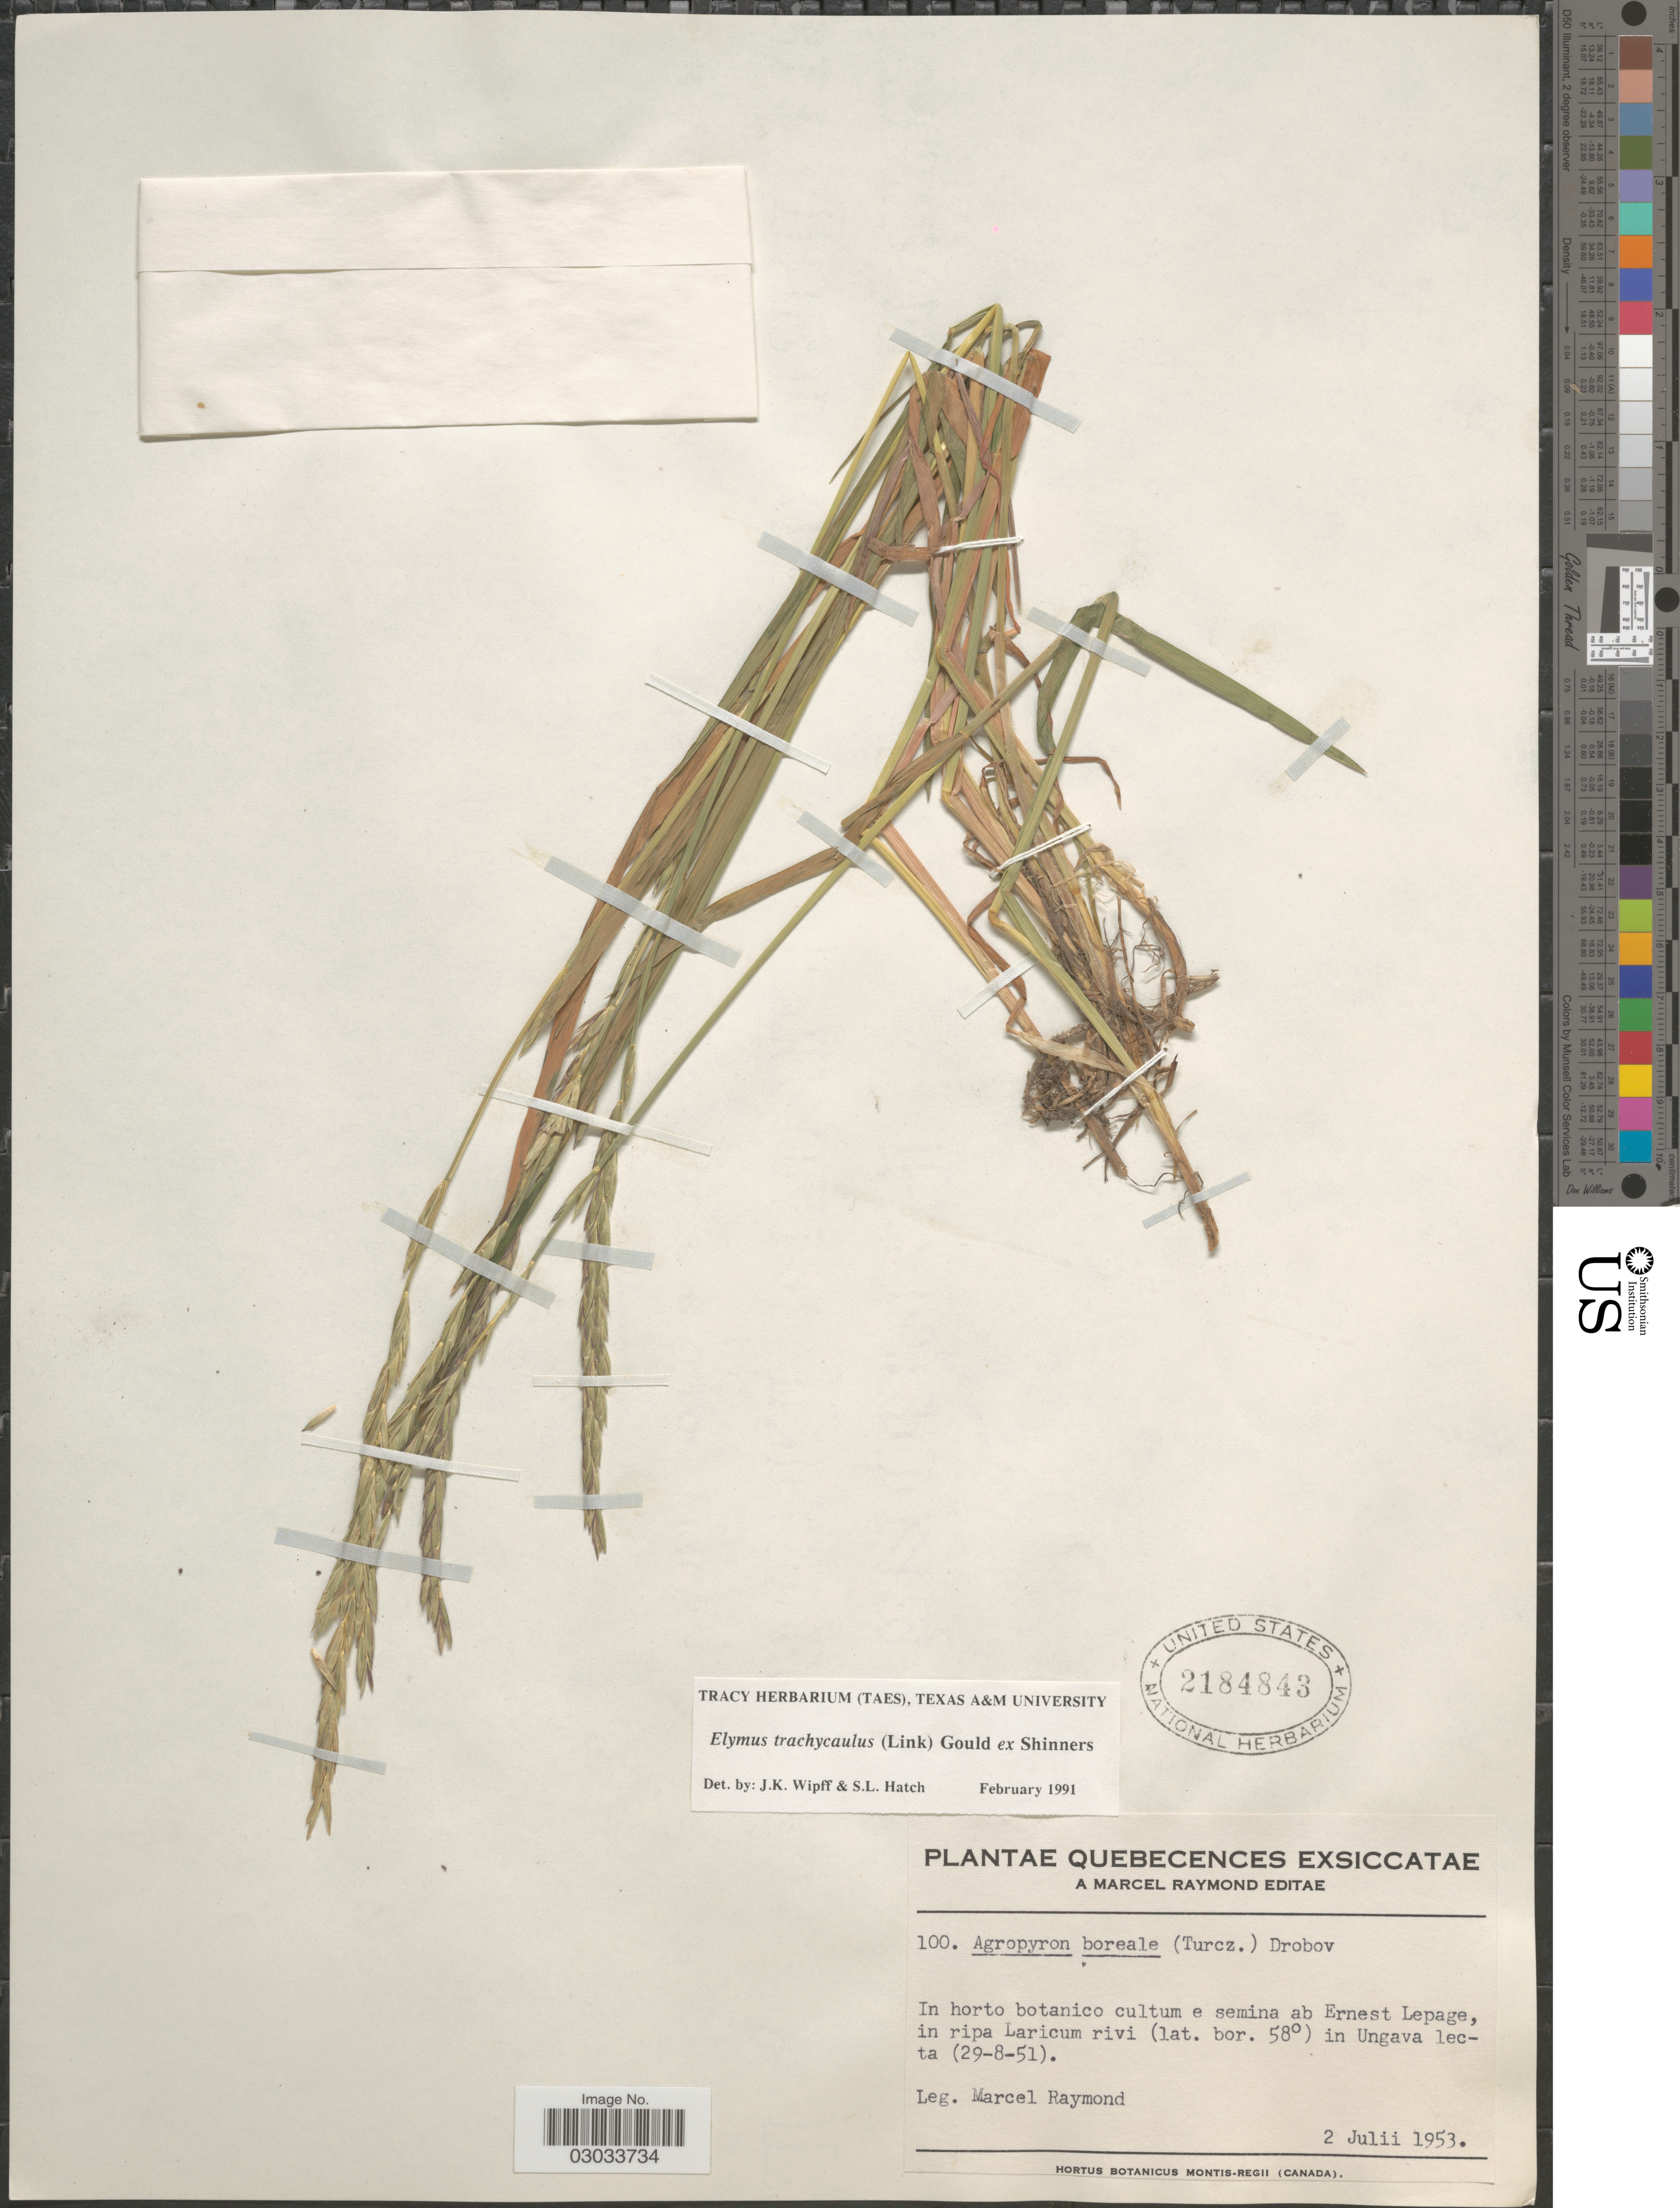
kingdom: Plantae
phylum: Tracheophyta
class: Liliopsida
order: Poales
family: Poaceae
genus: Elymus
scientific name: Elymus trachycaulus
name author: (Link) Gould ex Shinners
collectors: M. Raymond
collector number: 100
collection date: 1953-07-02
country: Canada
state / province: Quebec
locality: In horto botanico cultum, in ripa Laricum rivi in Ungava.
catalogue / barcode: US 2184843